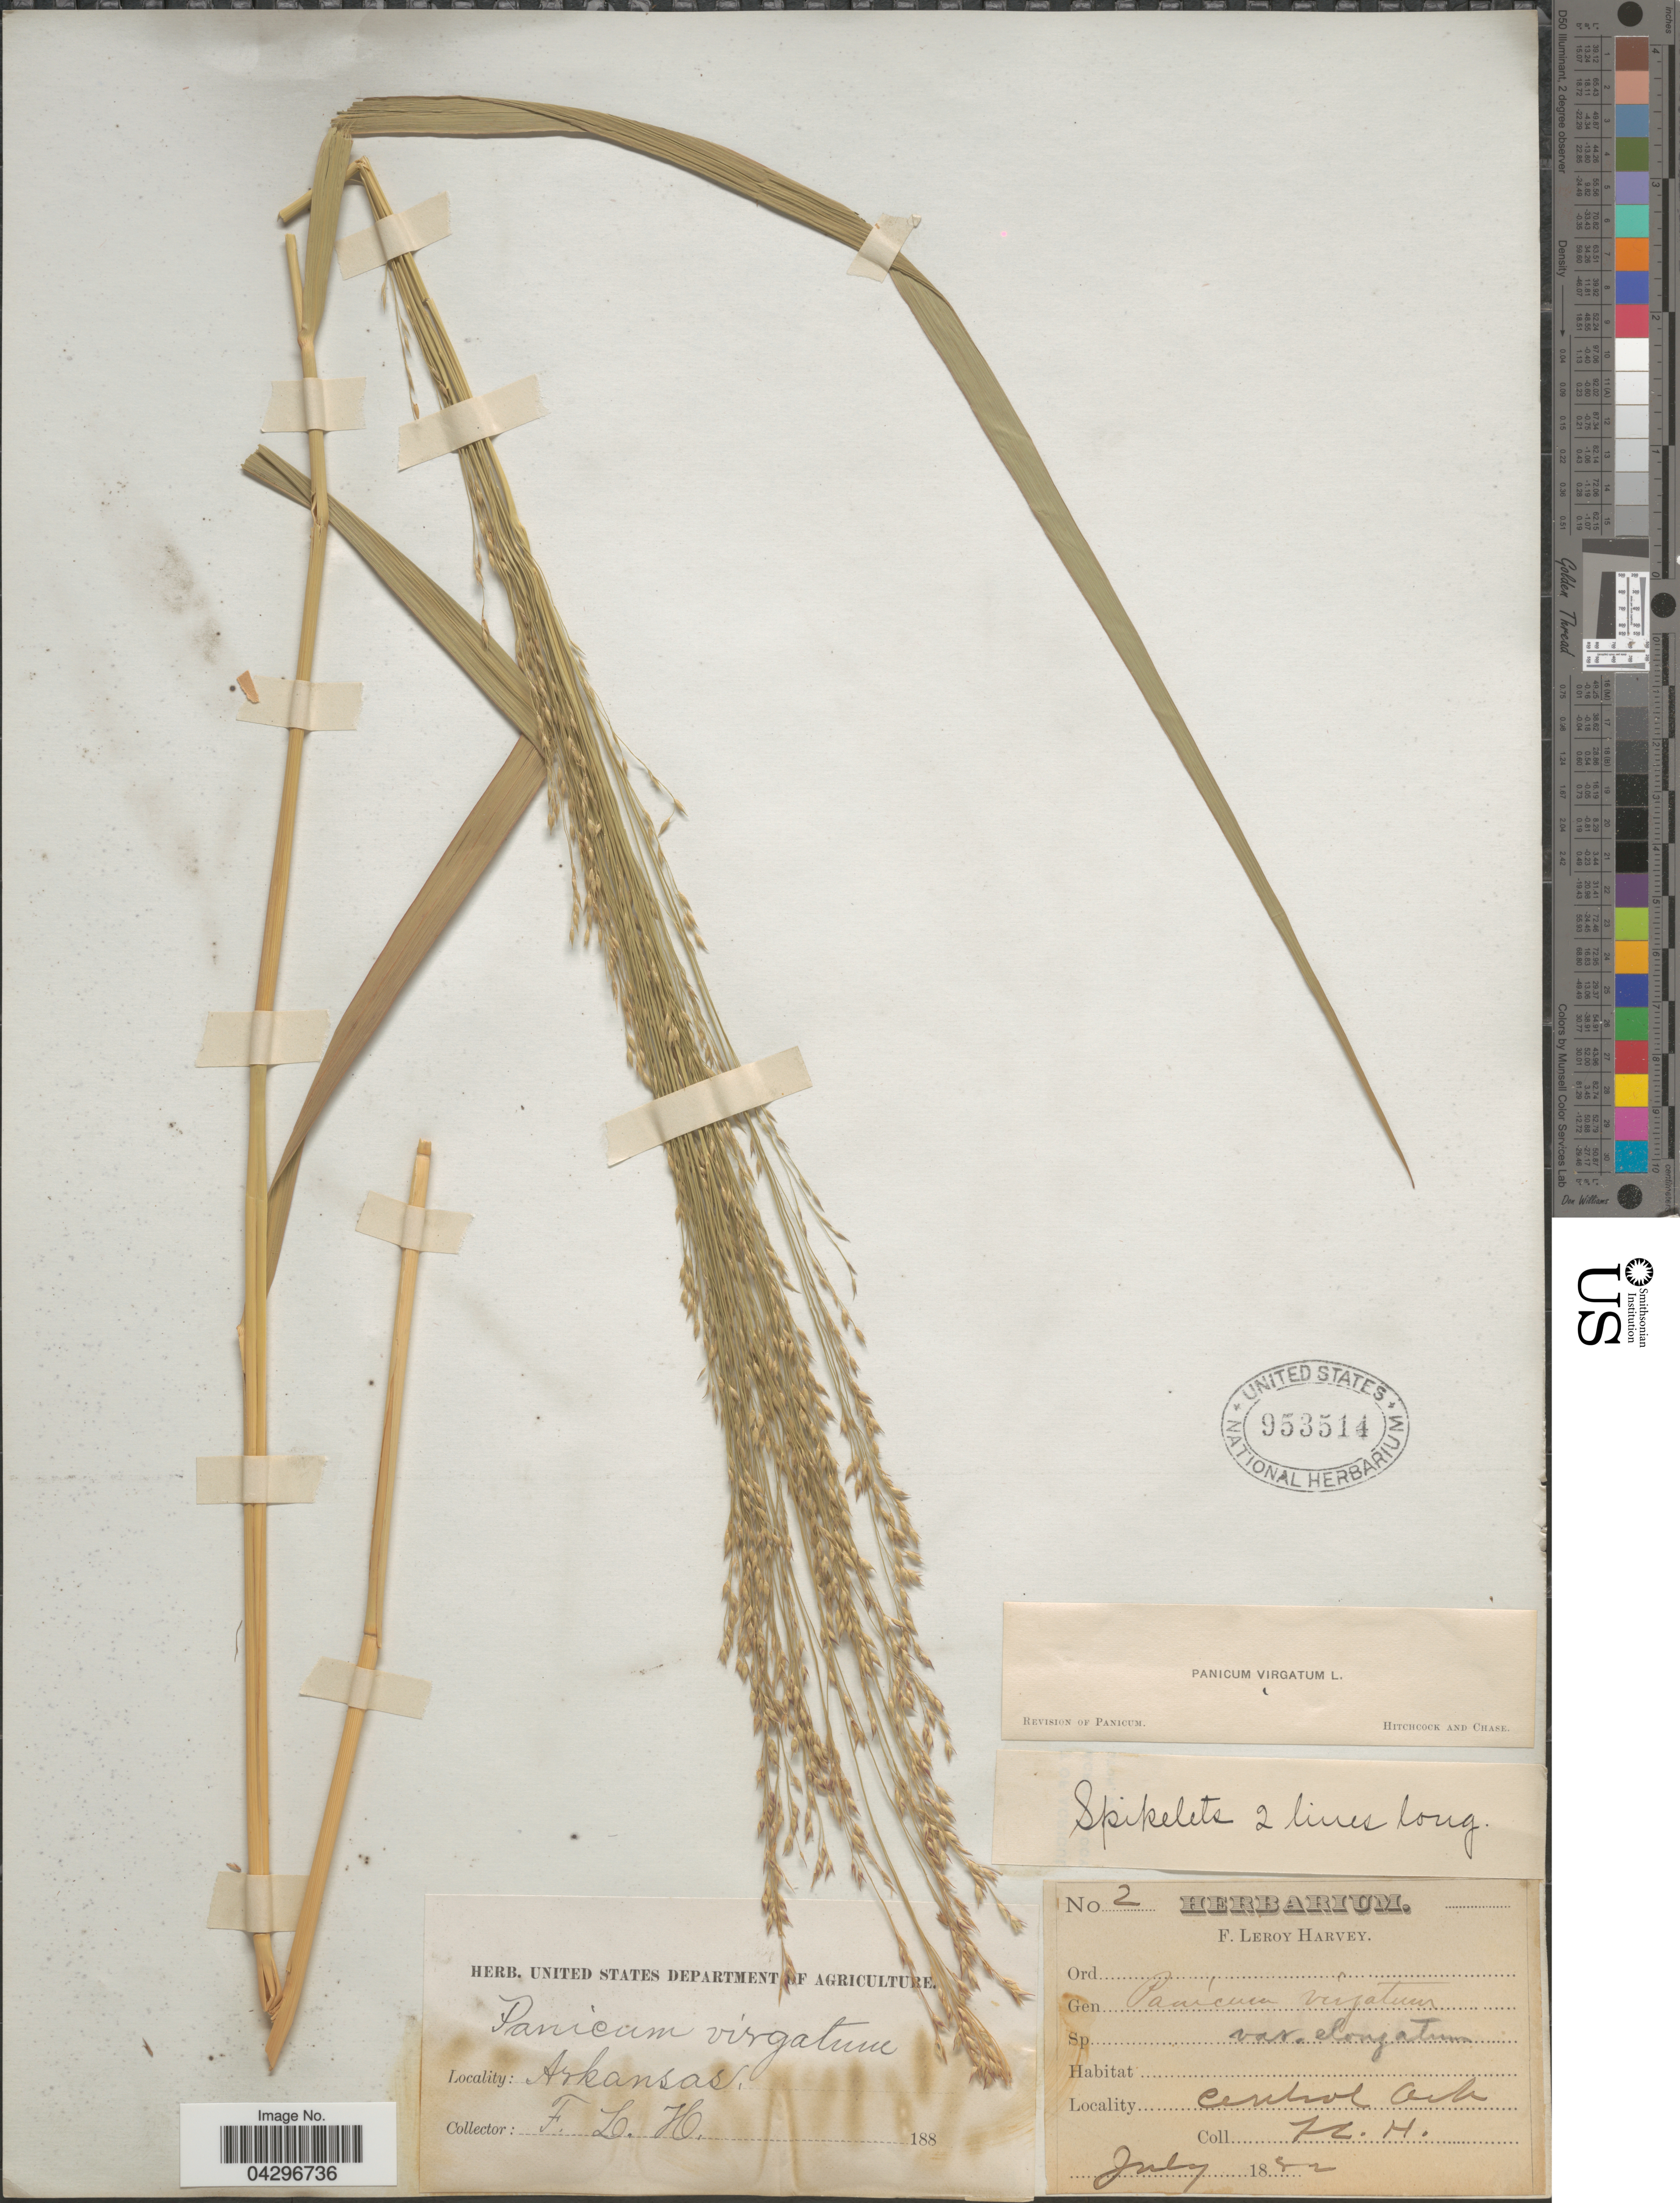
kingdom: Plantae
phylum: Tracheophyta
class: Liliopsida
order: Poales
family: Poaceae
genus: Panicum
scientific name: Panicum virgatum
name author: L.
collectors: F. L. Harvey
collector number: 2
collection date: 1882-07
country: United States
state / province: Arkansas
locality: Central Ark.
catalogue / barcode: US 953514